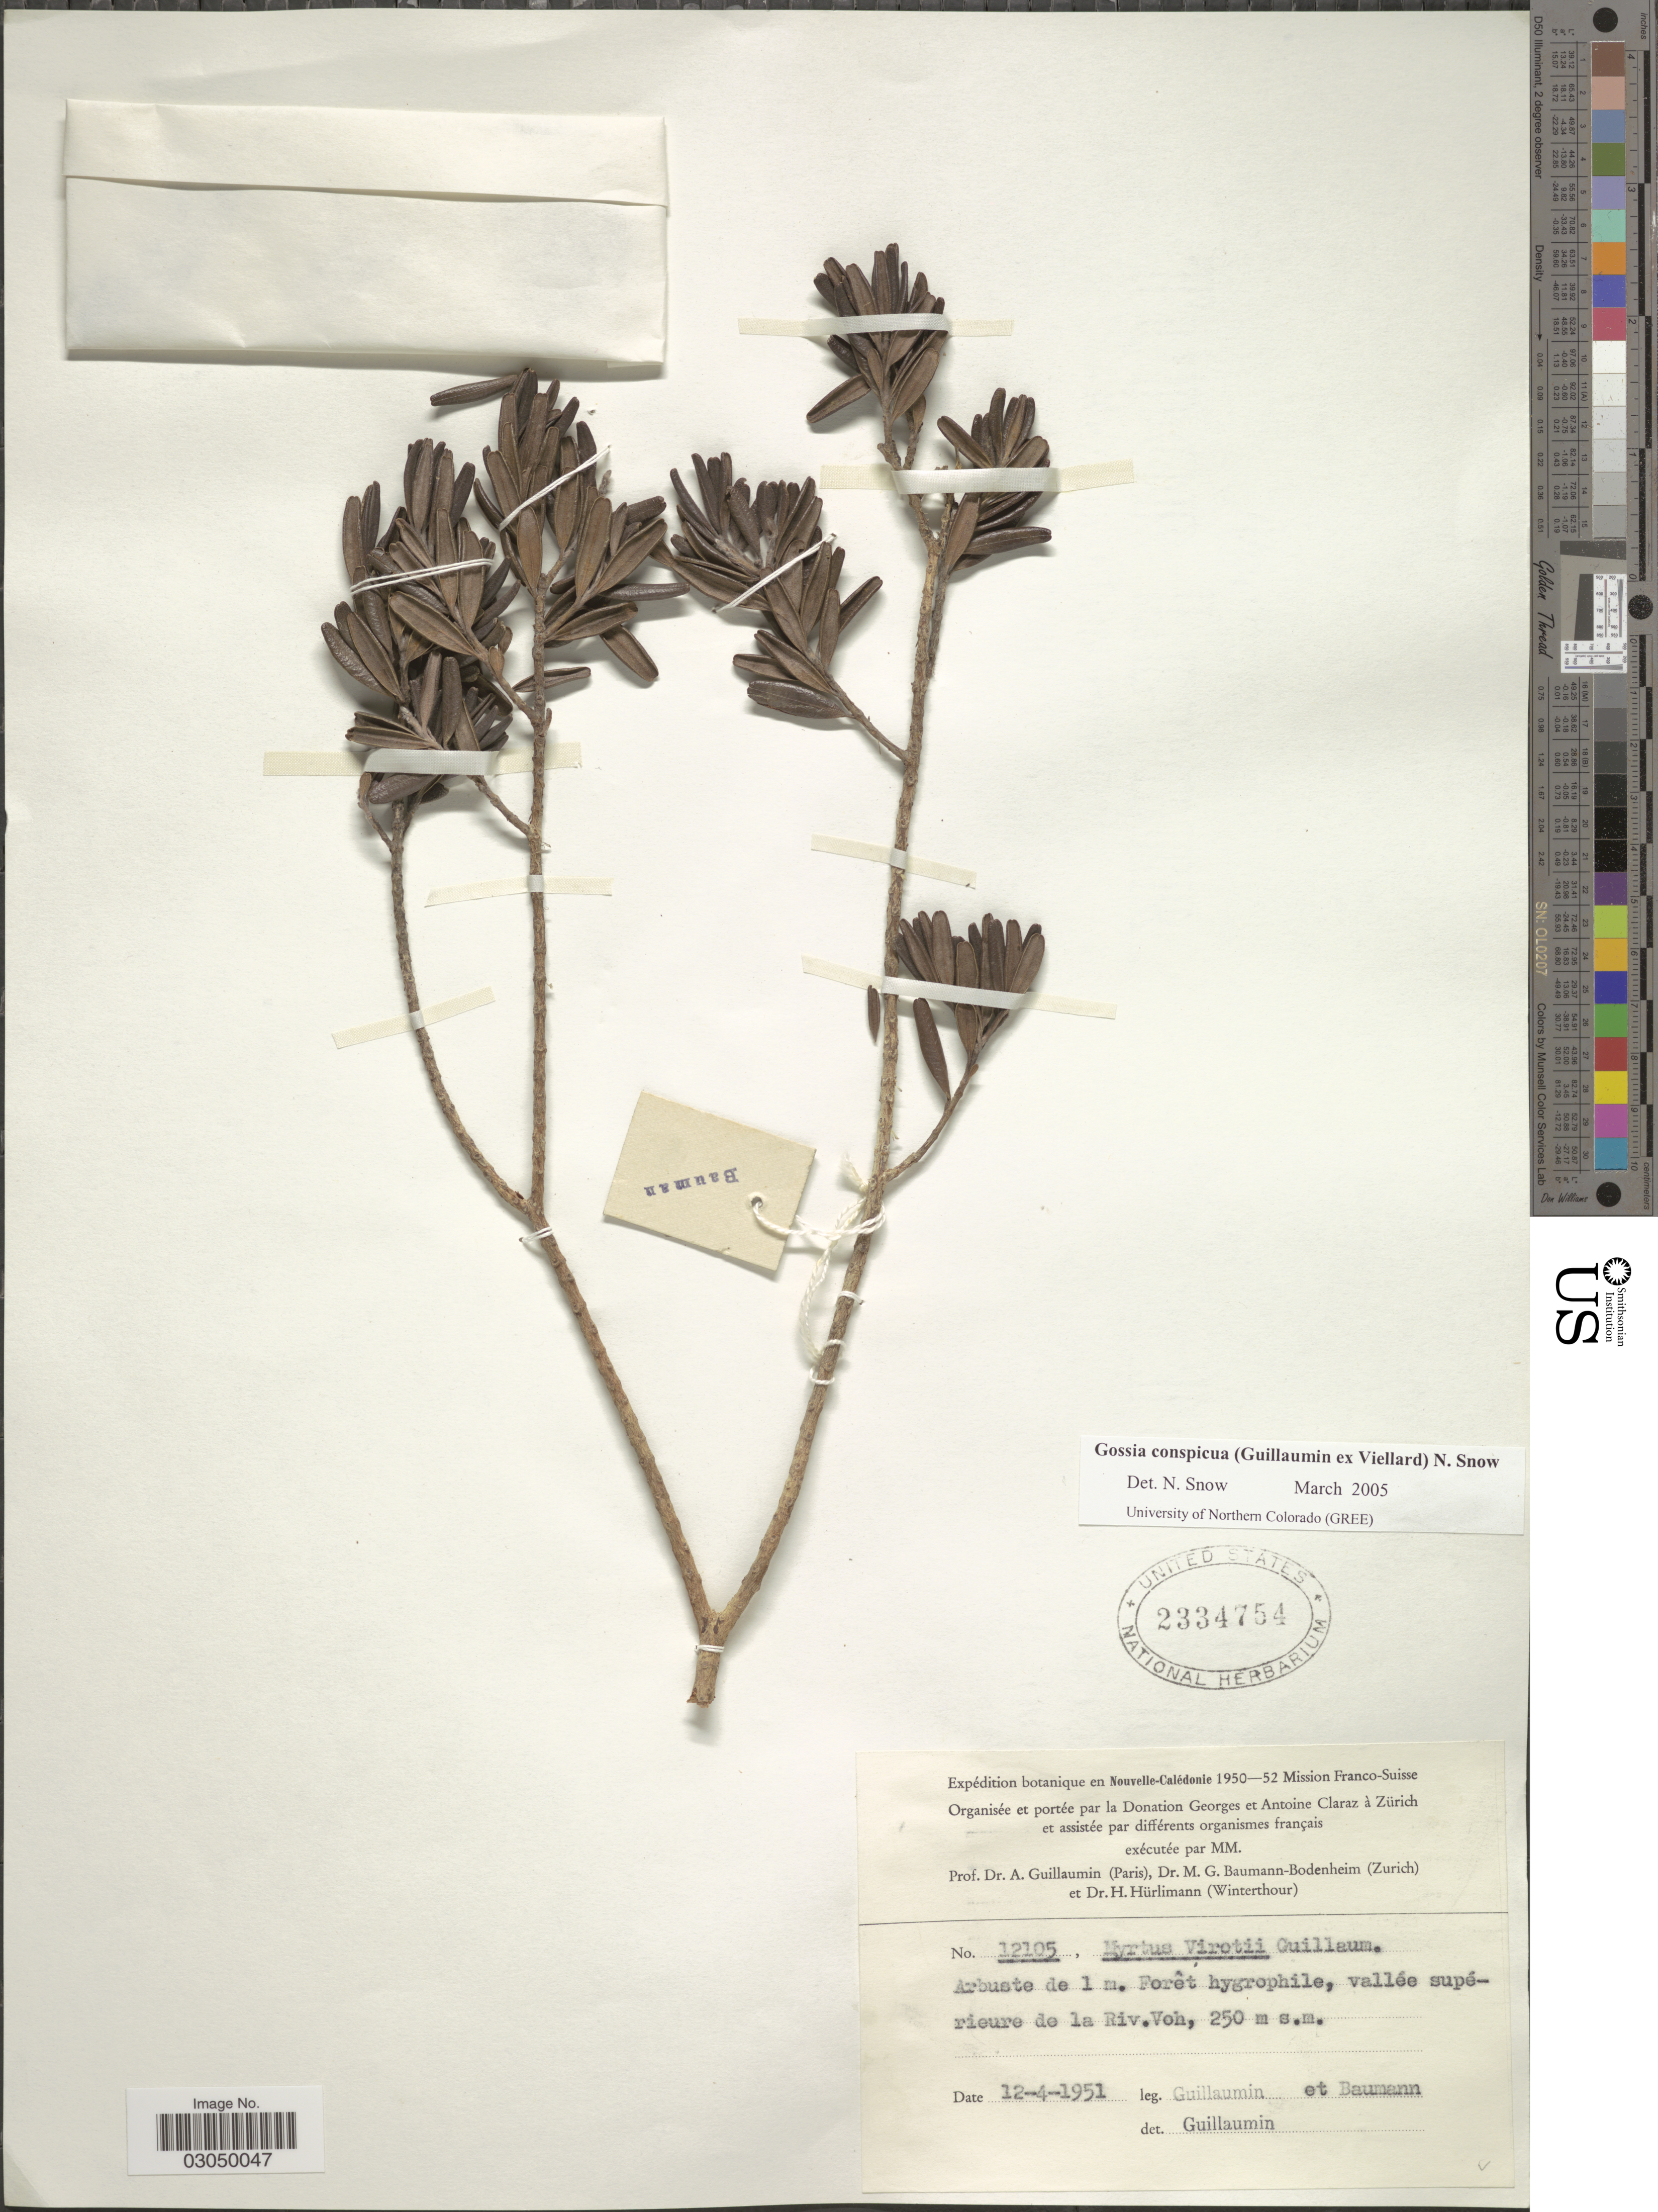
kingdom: Plantae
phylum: Tracheophyta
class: Magnoliopsida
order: Myrtales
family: Myrtaceae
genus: Gossia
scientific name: Gossia conspicua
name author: (Vieill. ex Guillaumin) N. Snow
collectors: A. Guillaumin & M. G. Baumann-Bodenheim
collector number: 12105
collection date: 1951-04-12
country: New Caledonia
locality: En Nouvelle-Calédonie. Vallée supérieure de la Riv. Voh.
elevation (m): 250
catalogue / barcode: US 2334754